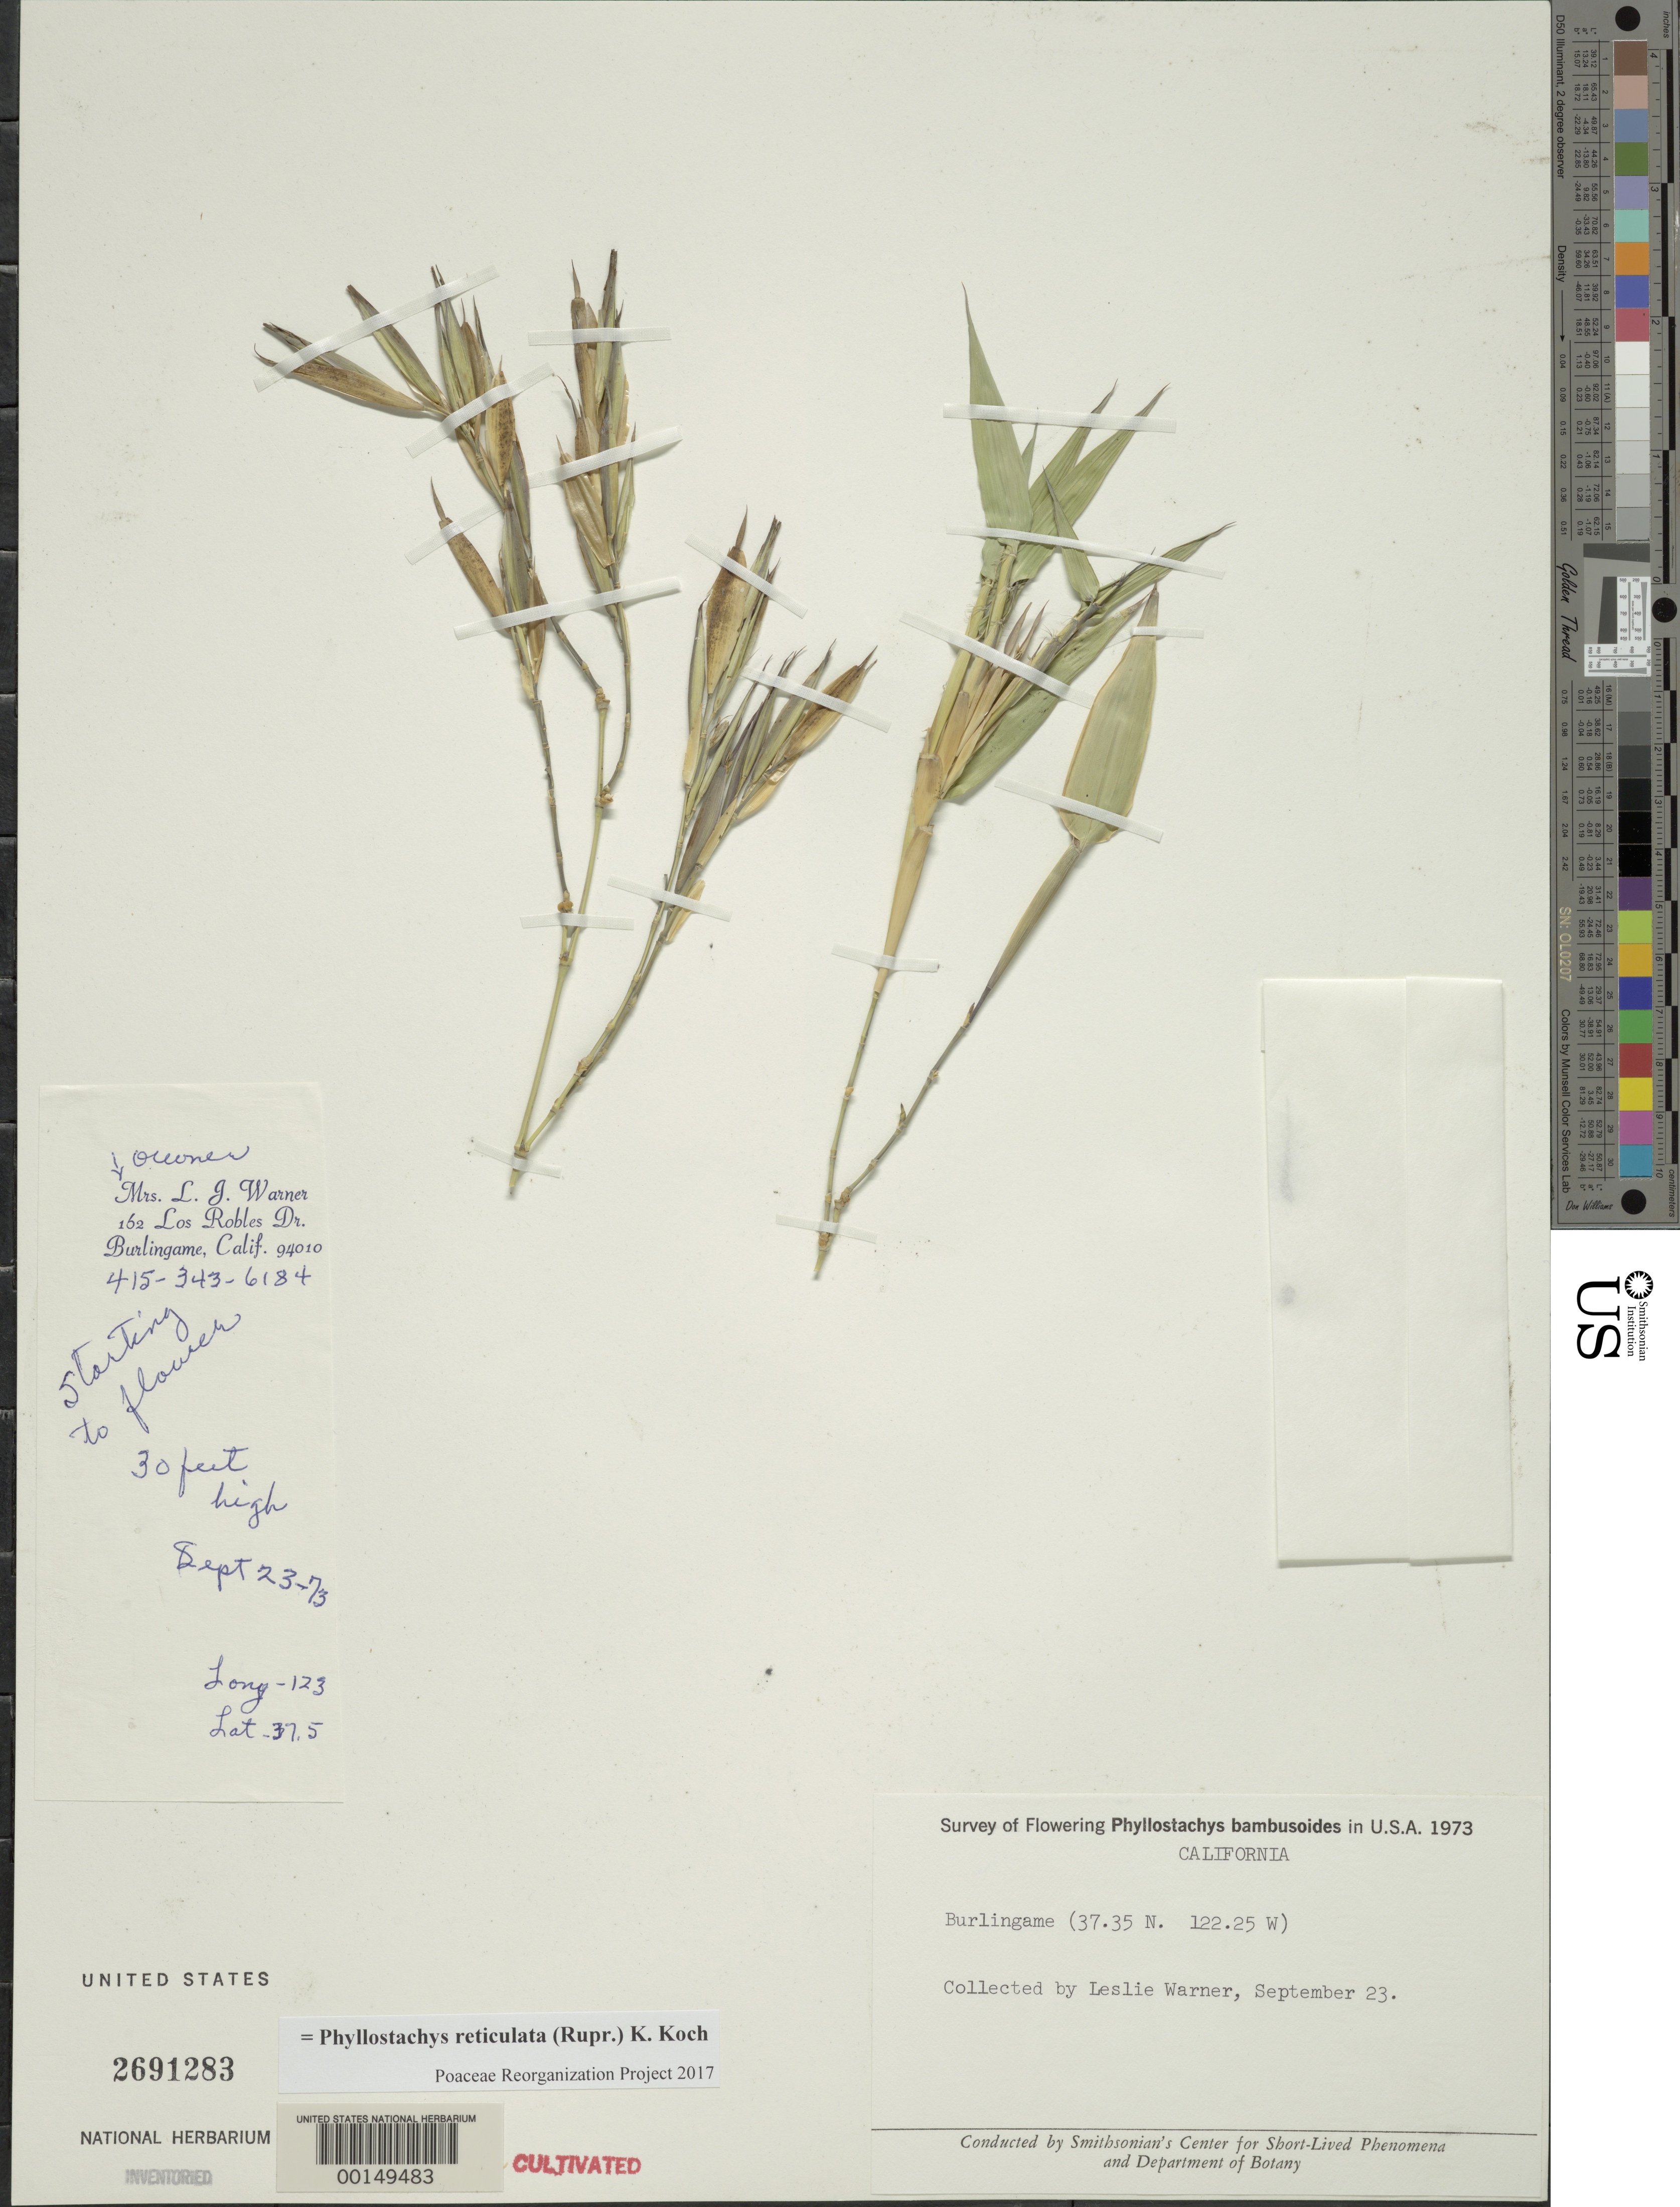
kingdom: Plantae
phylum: Tracheophyta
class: Liliopsida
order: Poales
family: Poaceae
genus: Phyllostachys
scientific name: Phyllostachys reticulata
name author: (Rupr.) K. Koch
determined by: Poaceae Reorganization Project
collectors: L. Warner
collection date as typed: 23 Sep 1973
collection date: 1973-09-23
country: United States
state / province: California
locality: Burlingame, lat. 37.35n: long. 122.25w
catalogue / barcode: US 2691283